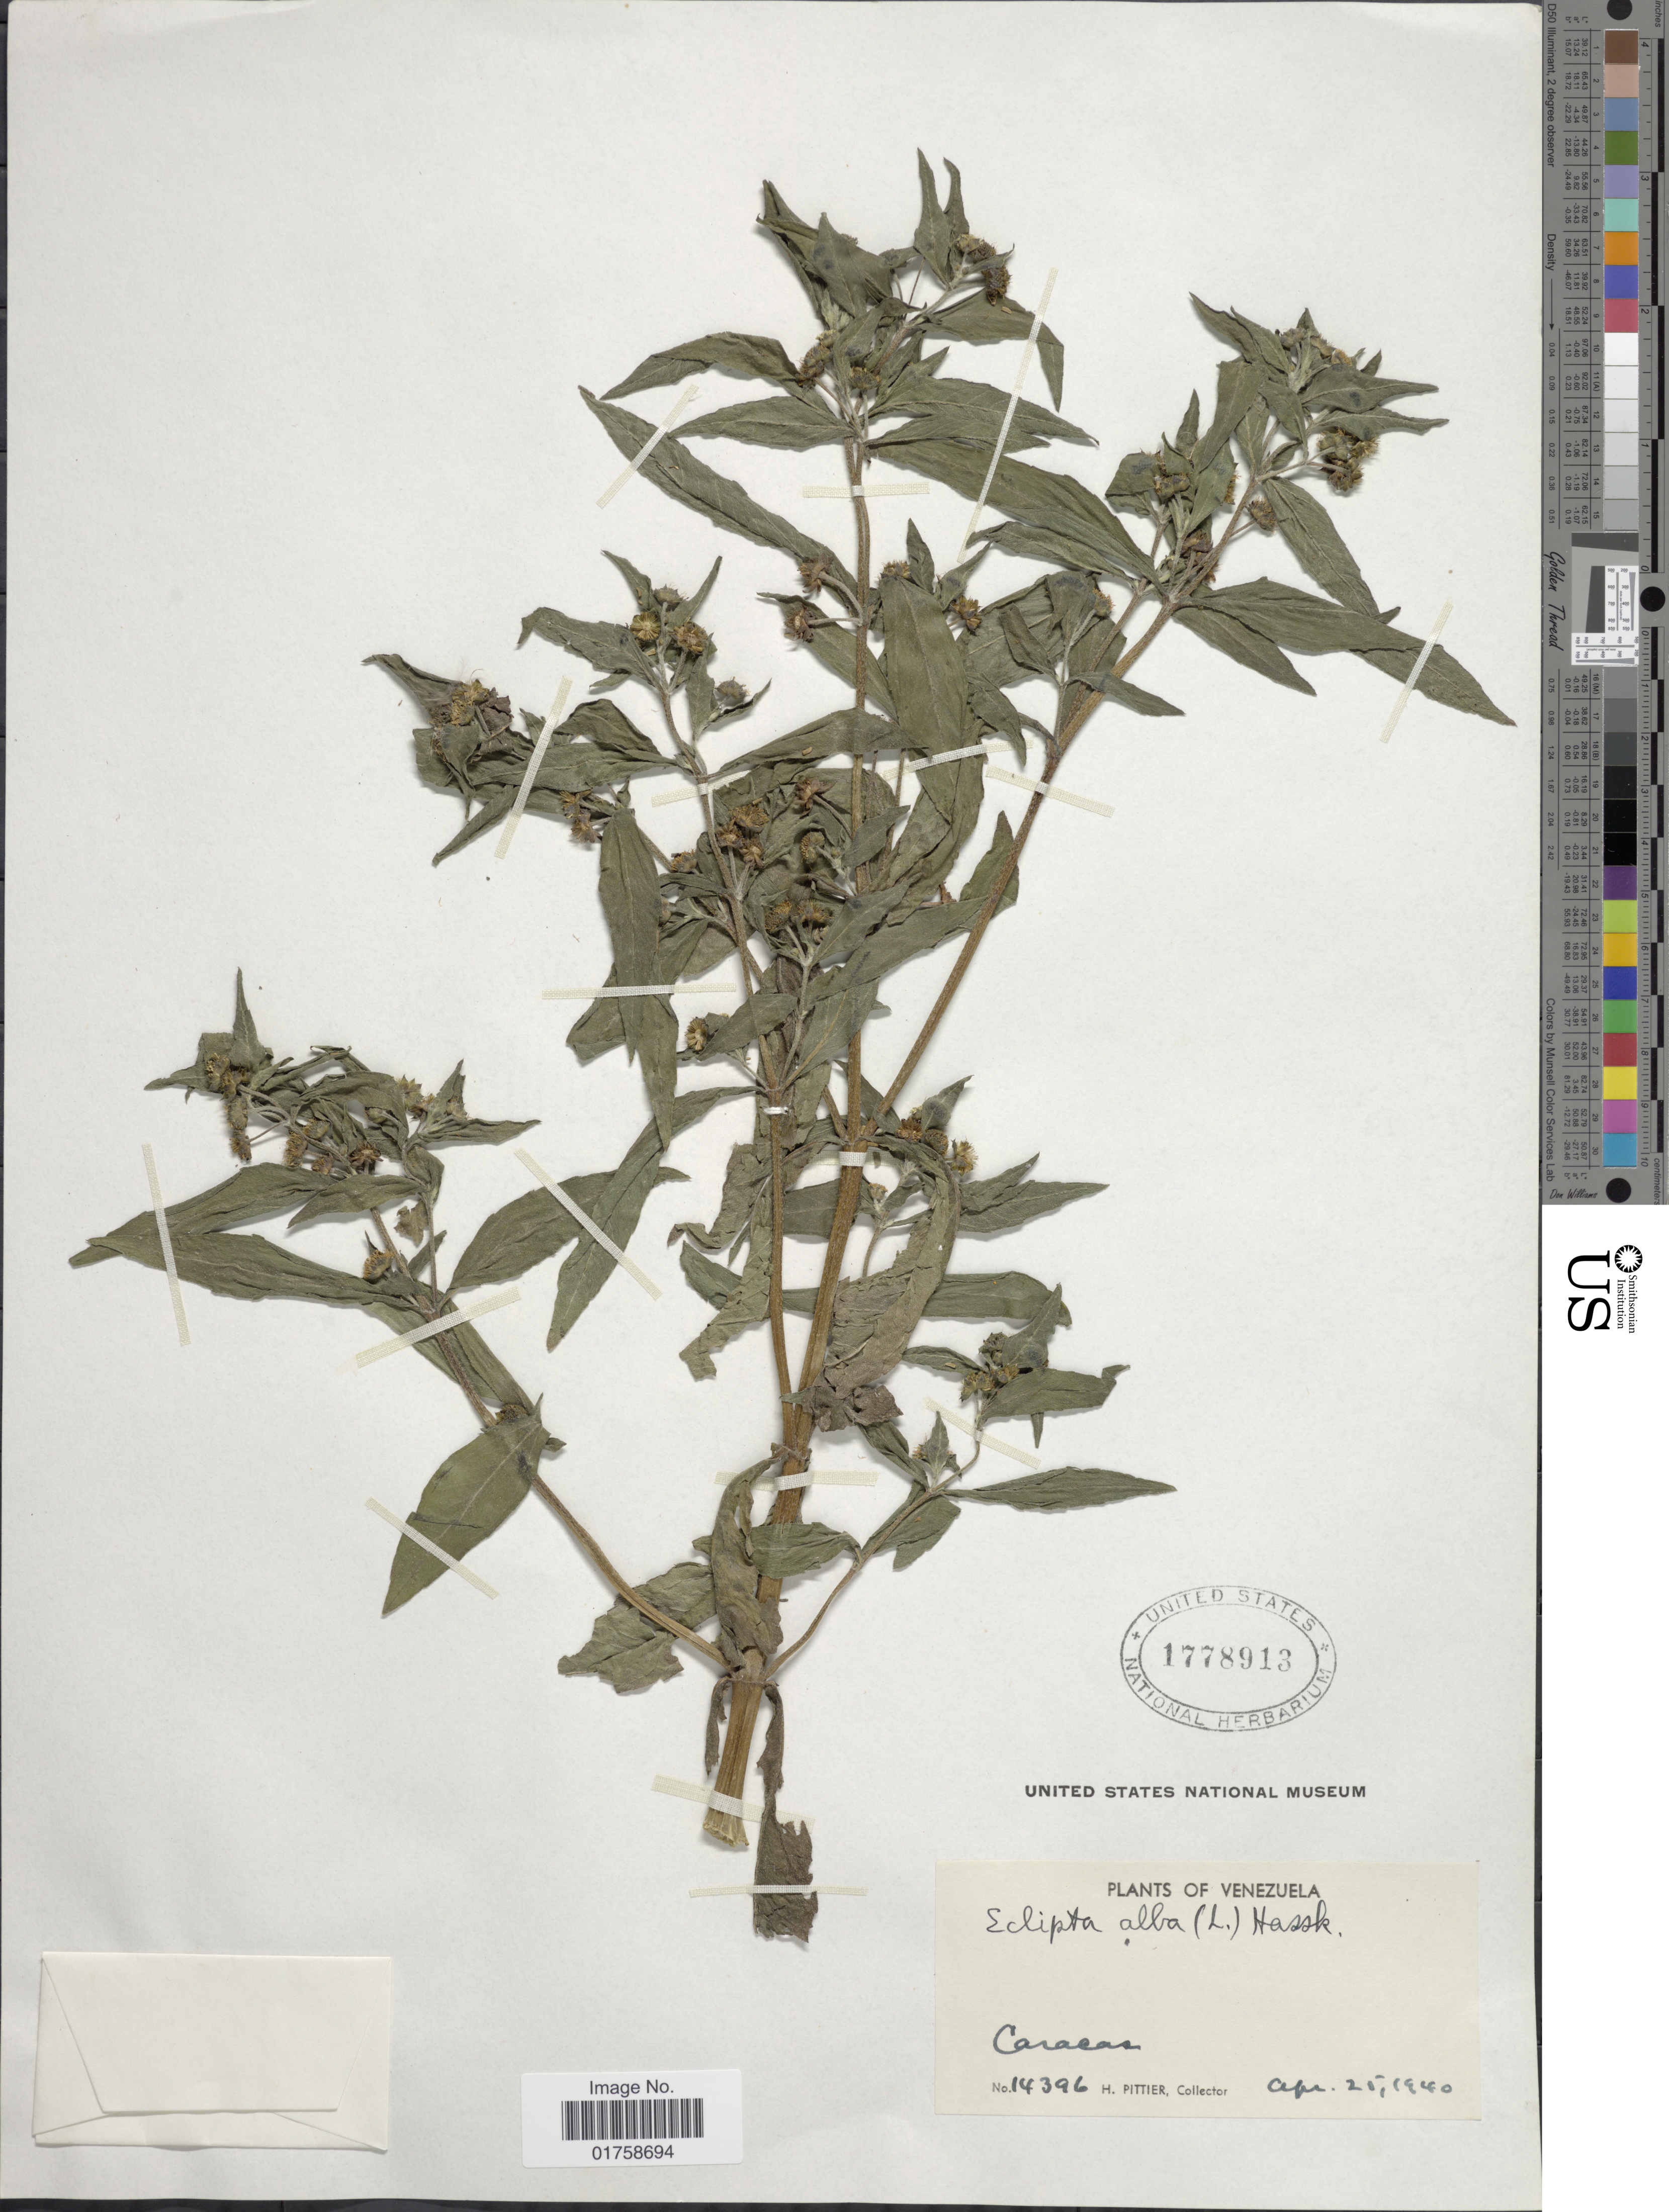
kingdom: Plantae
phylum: Tracheophyta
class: Magnoliopsida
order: Asterales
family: Asteraceae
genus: Eclipta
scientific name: Eclipta alba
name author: (L.) Hassk.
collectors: H. F. Pittier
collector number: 14396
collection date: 1940-04-25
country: Venezuela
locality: Venezuela. Caracas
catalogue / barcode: US 1778913